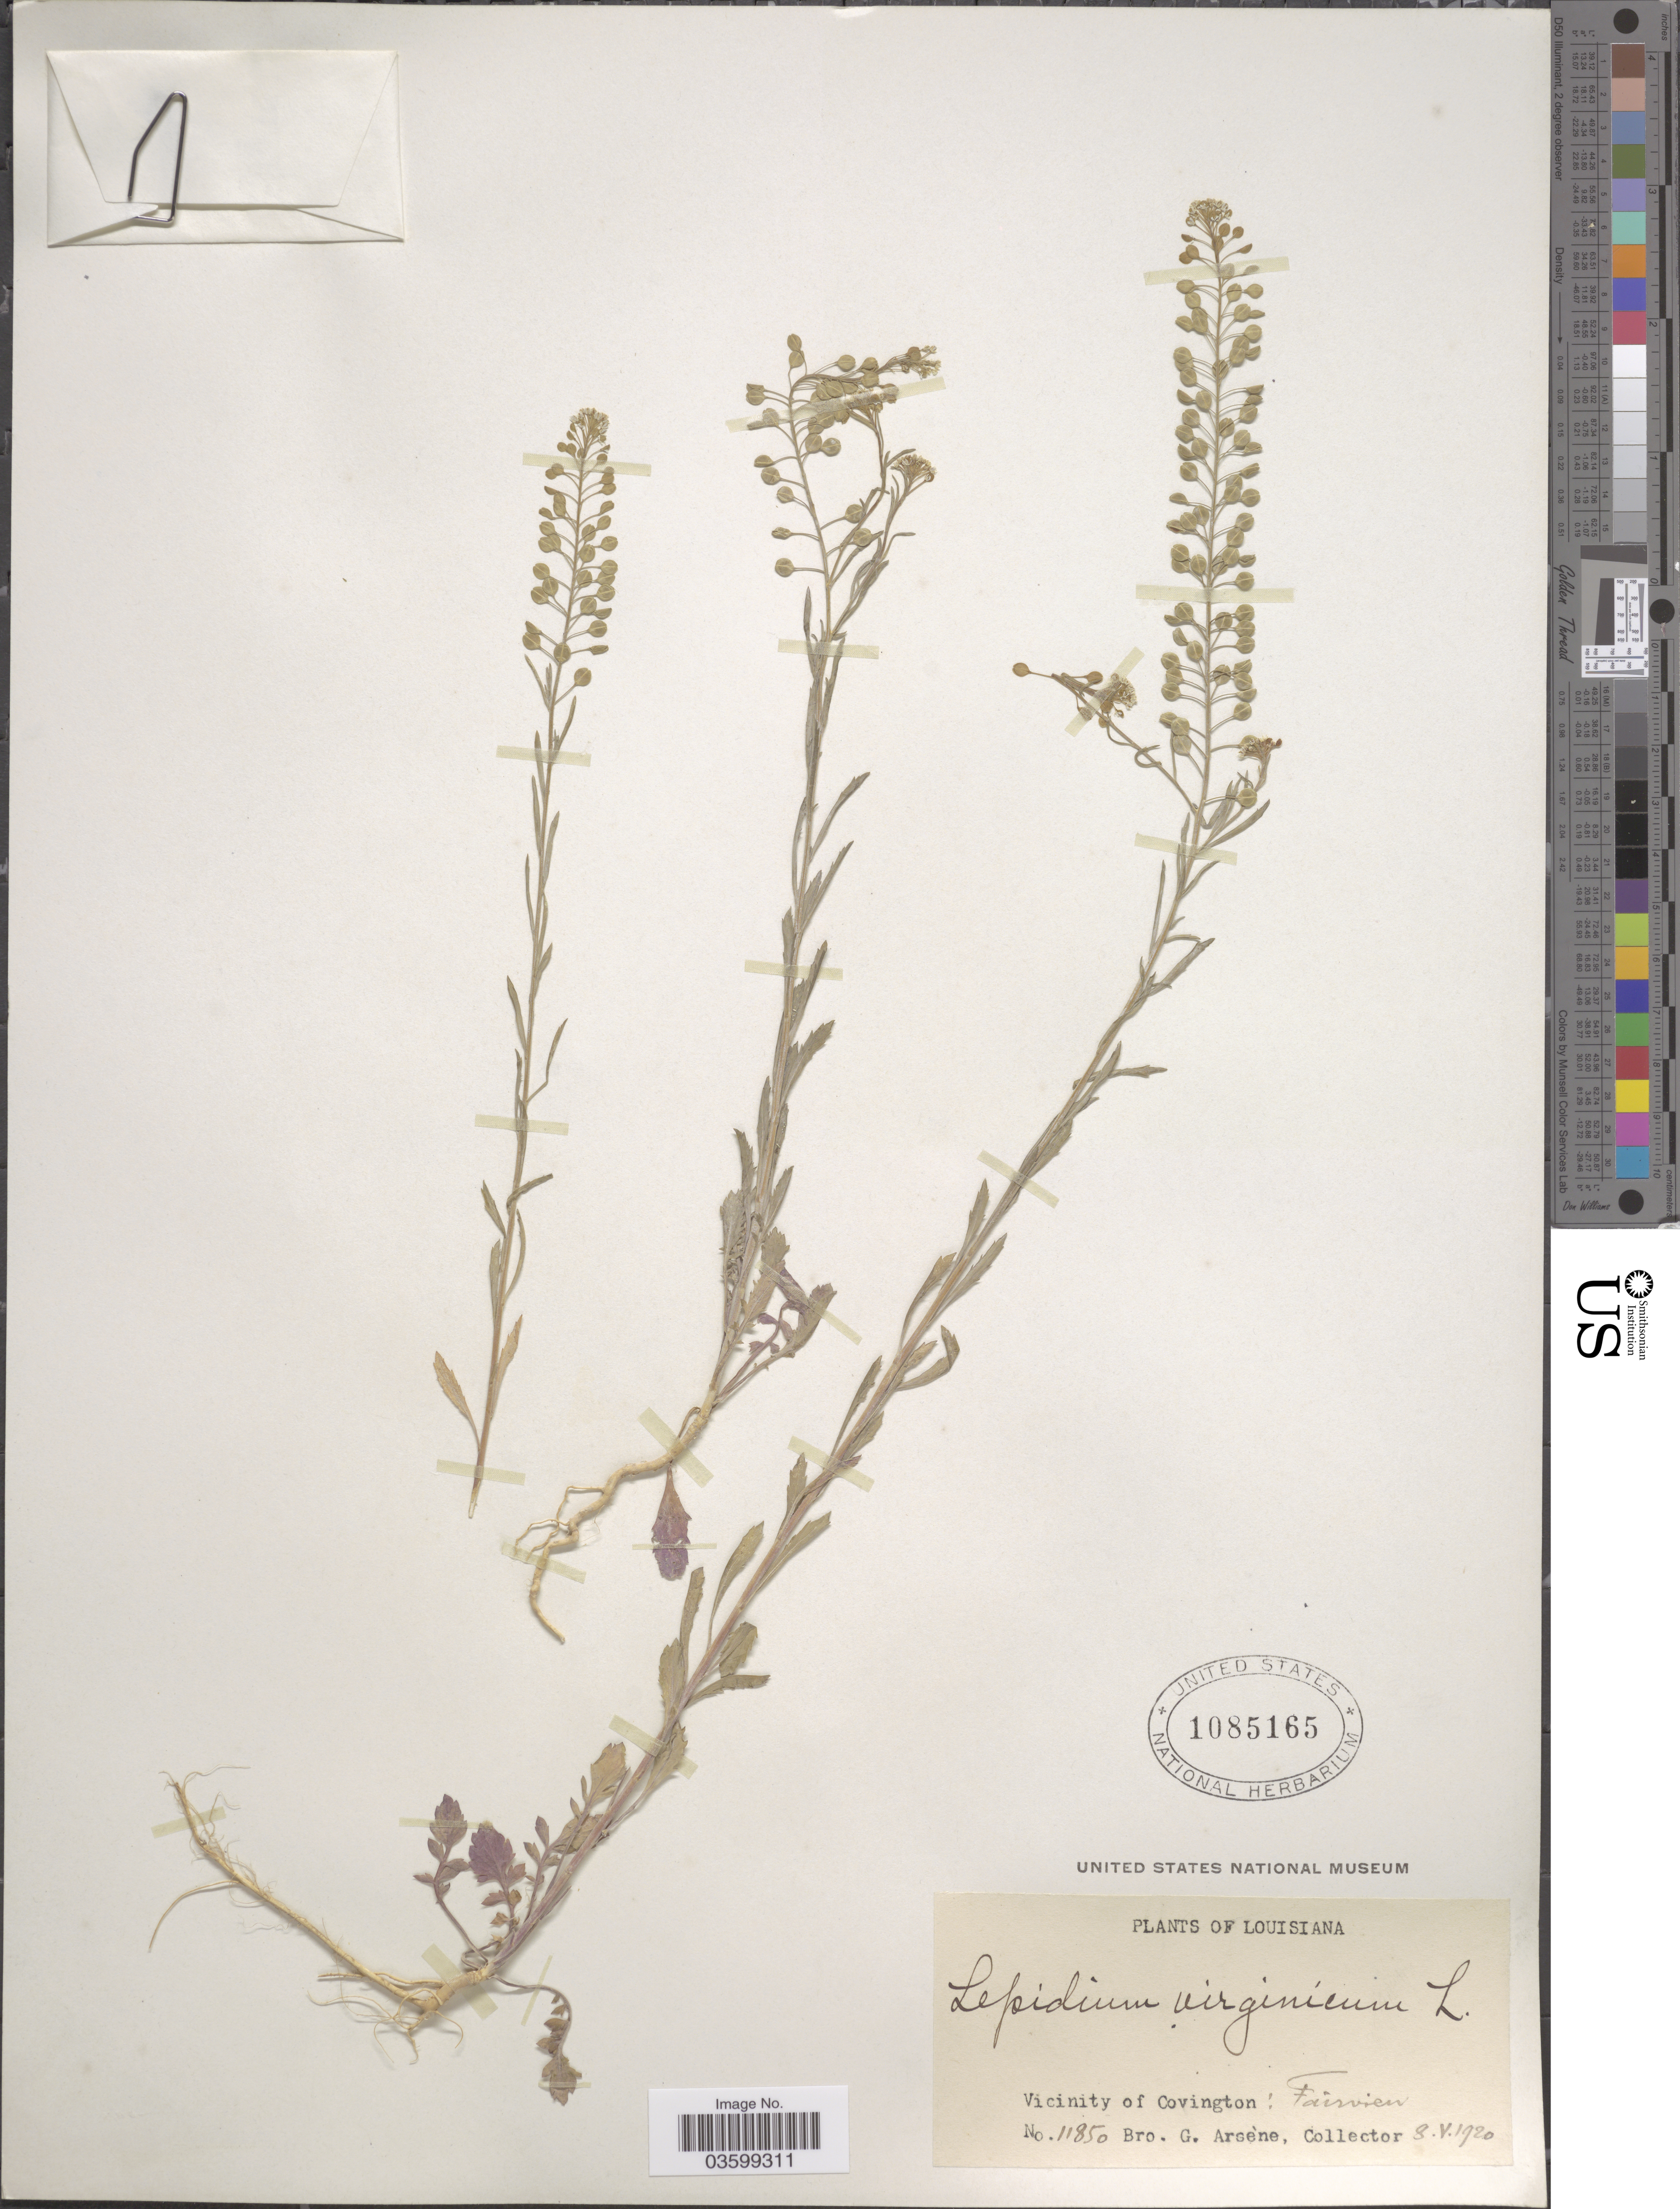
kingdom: Plantae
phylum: Tracheophyta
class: Magnoliopsida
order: Brassicales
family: Brassicaceae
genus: Lepidium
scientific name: Lepidium virginicum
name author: L.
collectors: Bro. G. Arsène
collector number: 11850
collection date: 1920-05-08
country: United States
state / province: Louisiana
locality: Vicinity of Covington: Fairview.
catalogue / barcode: US 1085165